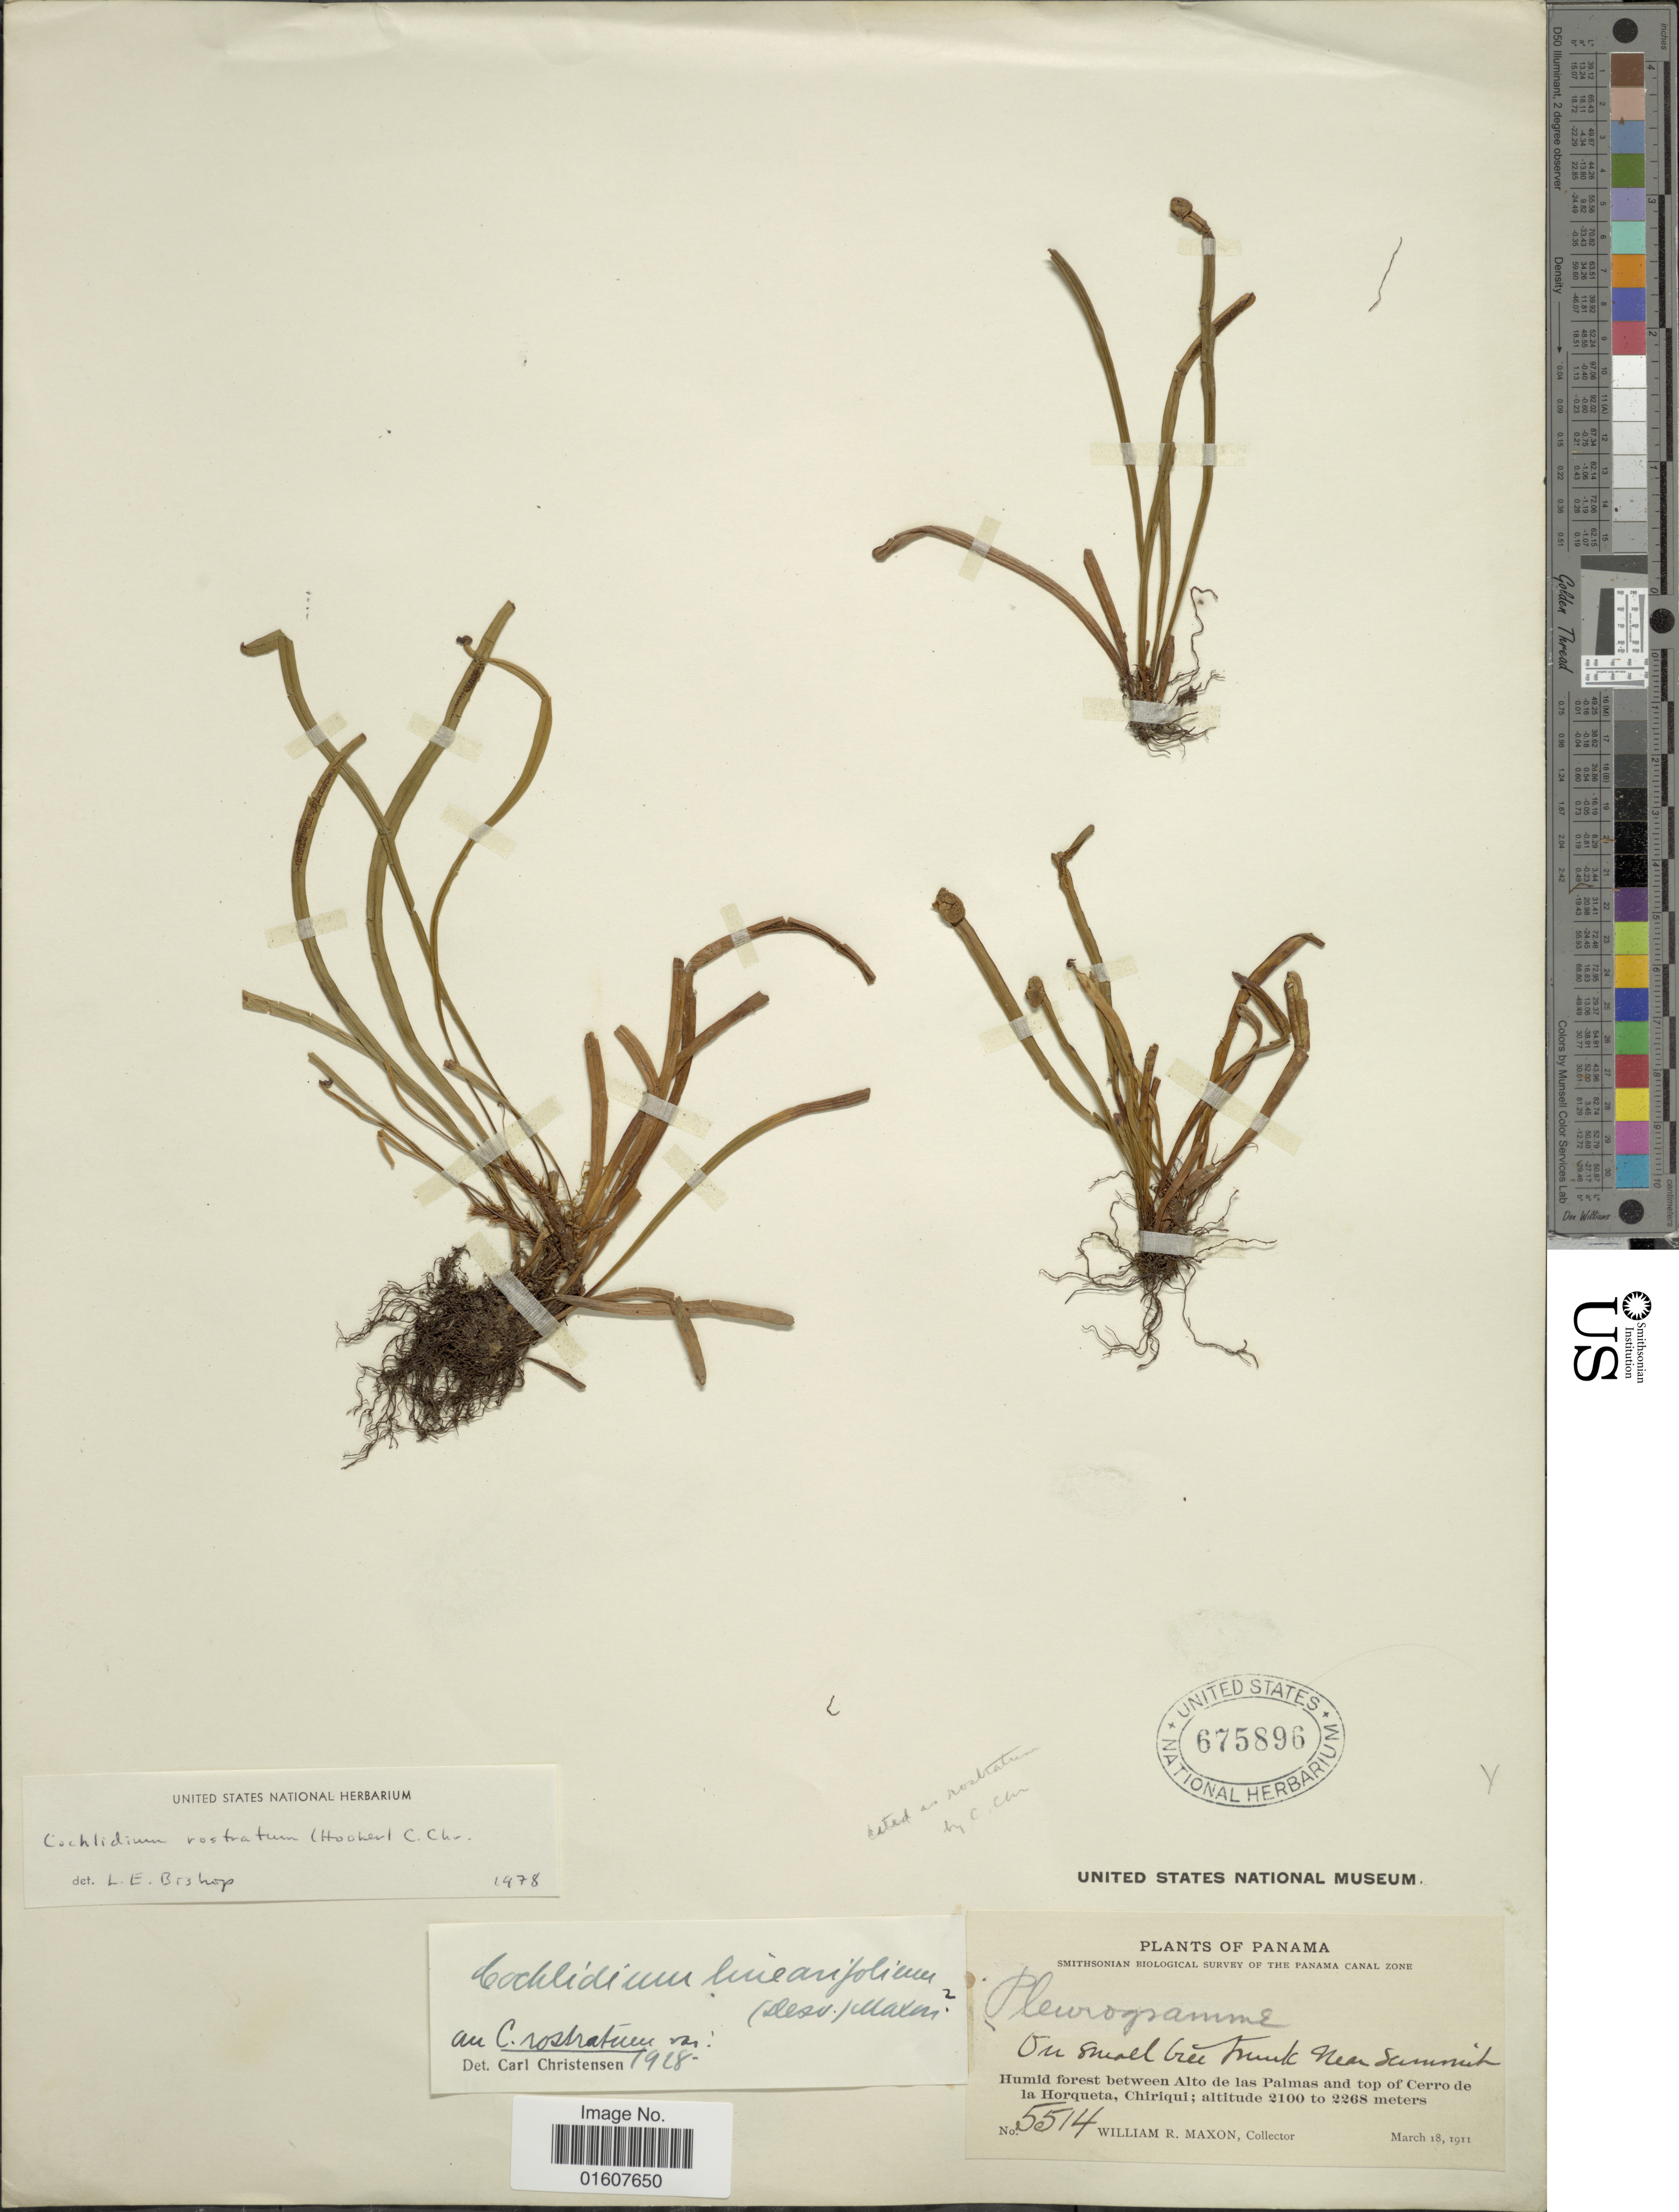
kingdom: Plantae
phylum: Tracheophyta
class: Polypodiopsida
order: Polypodiales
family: Polypodiaceae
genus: Cochlidium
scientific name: Cochlidium rostratum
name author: (Hook.) Maxon ex C. Chr.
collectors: W. R. Maxon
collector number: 5514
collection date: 1911-03-18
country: Panama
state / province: Chiriqui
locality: Humid forest between Alto de las Palmas and top of Cerro de la Horqueta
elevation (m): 2100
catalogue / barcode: US 675896